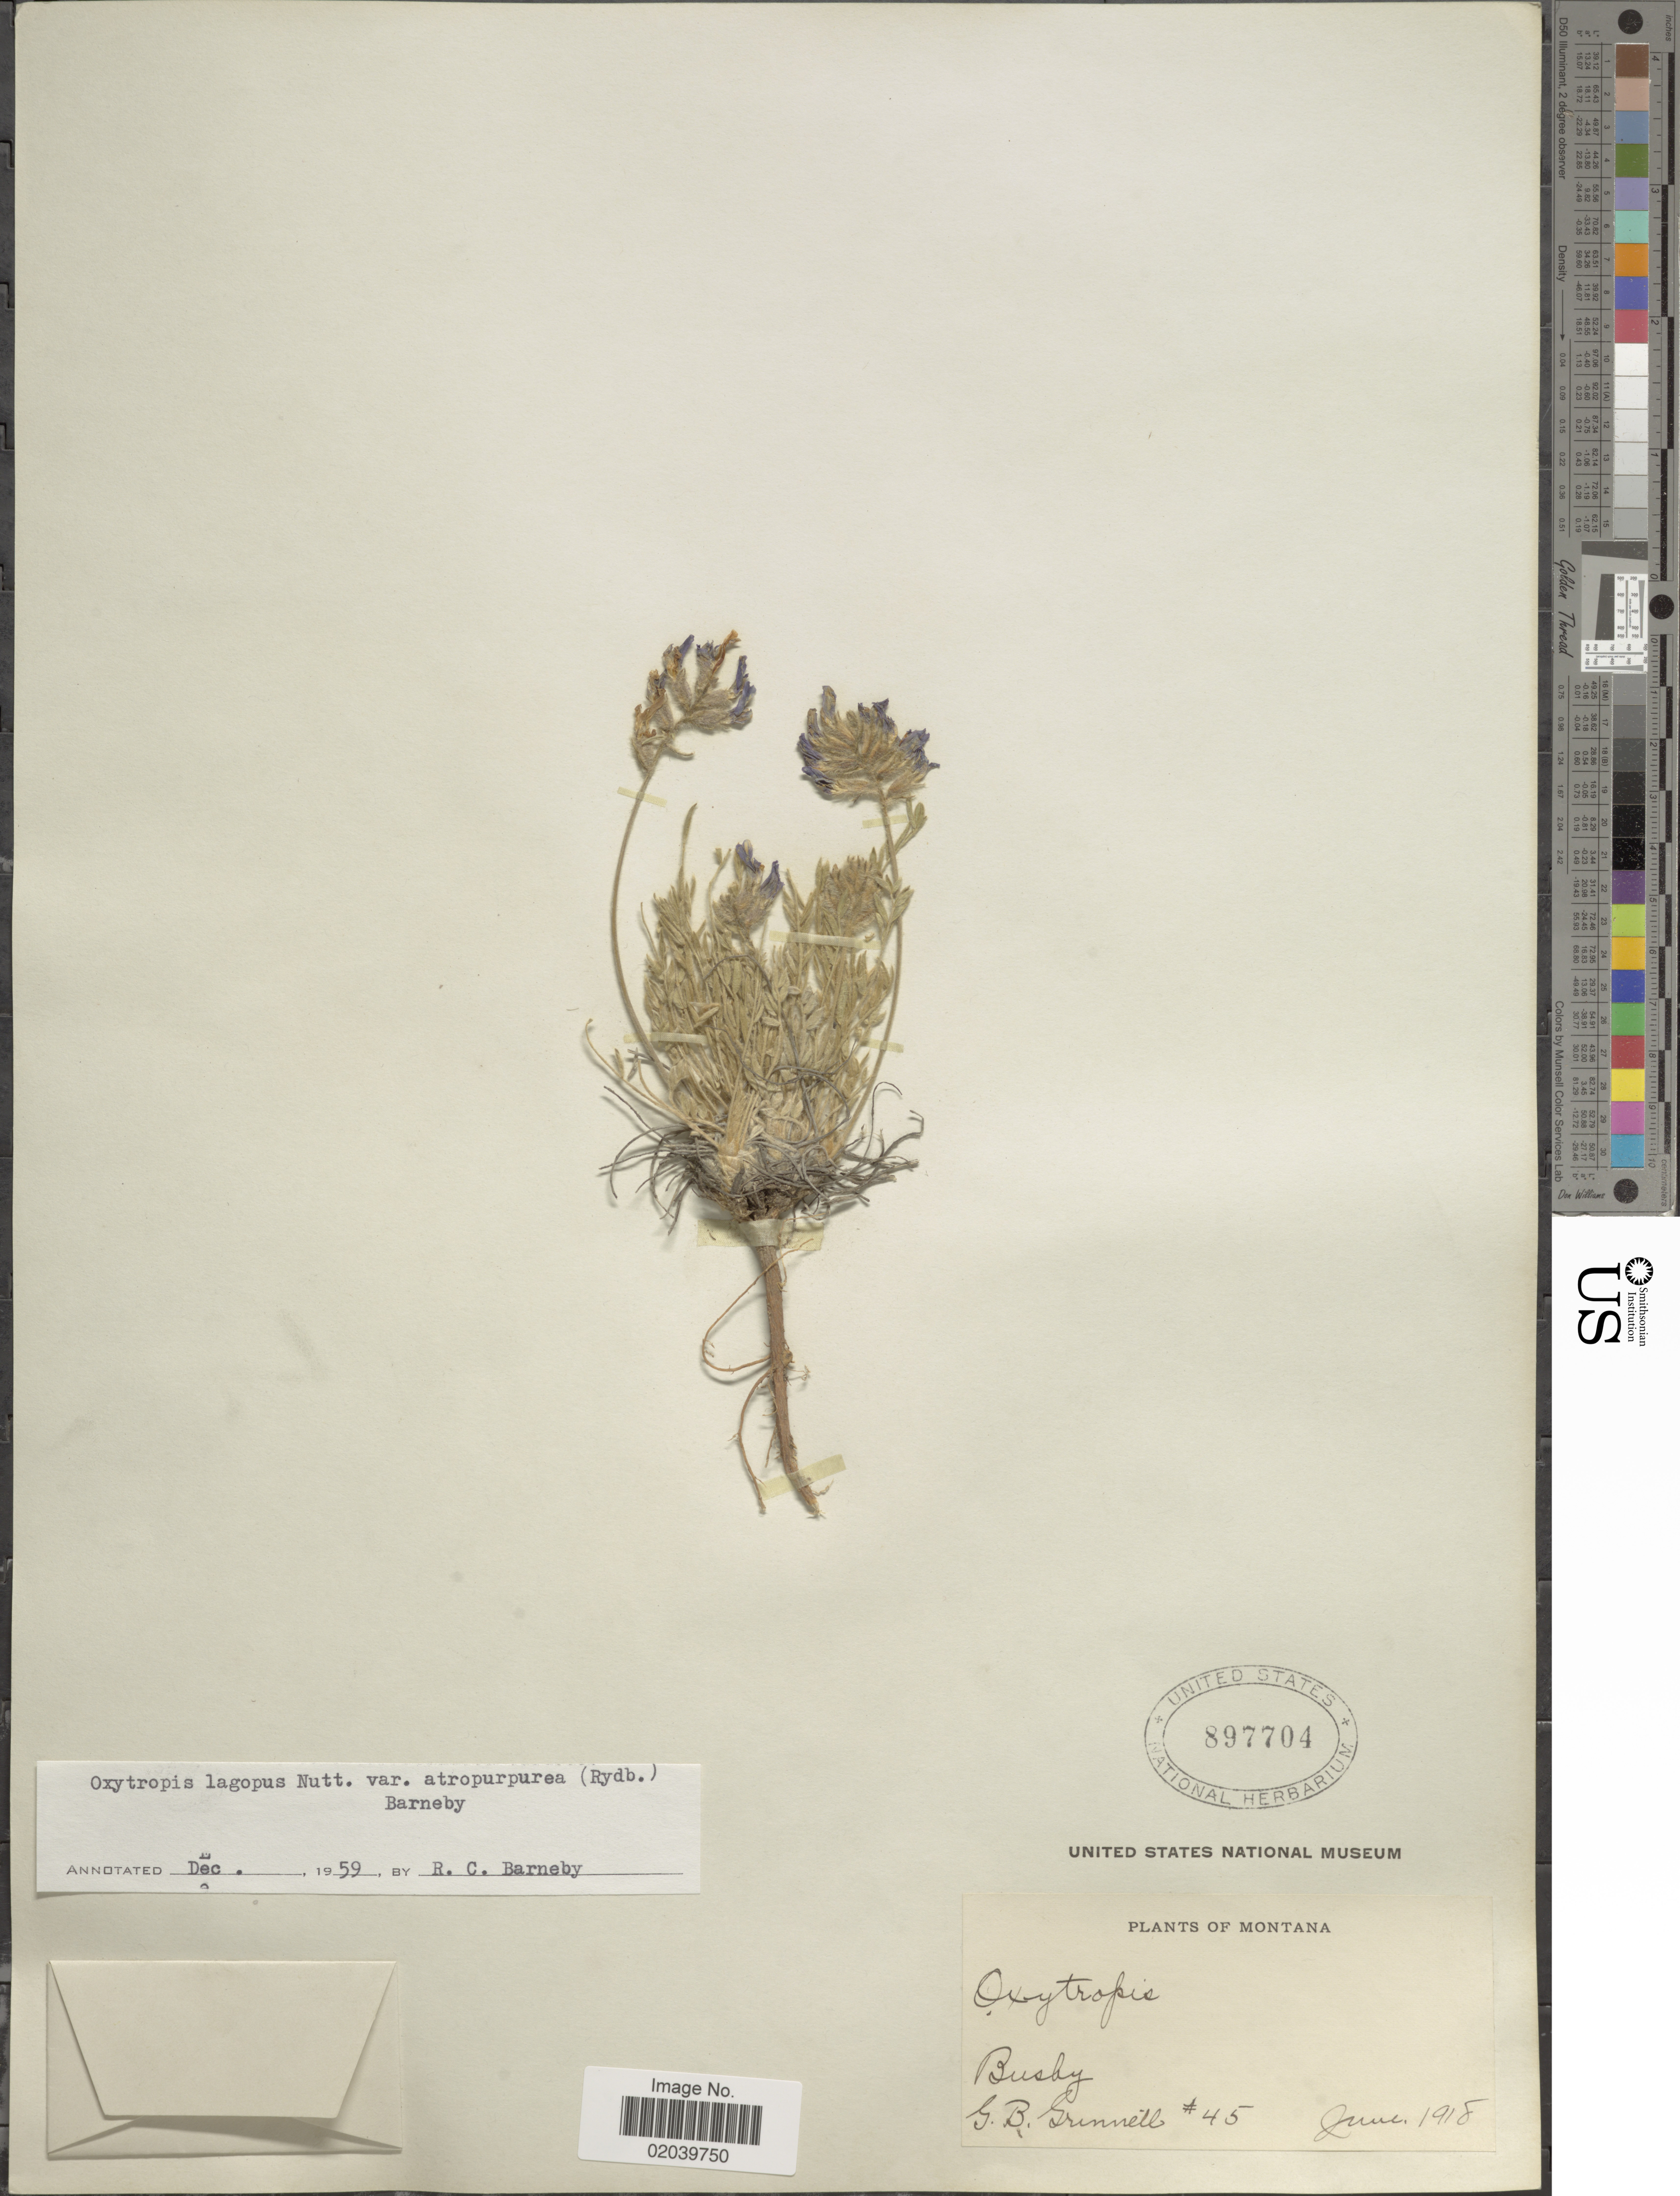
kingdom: Plantae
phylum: Tracheophyta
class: Magnoliopsida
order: Fabales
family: Fabaceae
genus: Oxytropis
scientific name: Oxytropis lagopus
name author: Nutt.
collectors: G. Grinnell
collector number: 45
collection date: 1918-06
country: United States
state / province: Montana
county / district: Big Horn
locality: Busby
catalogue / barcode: US 897704